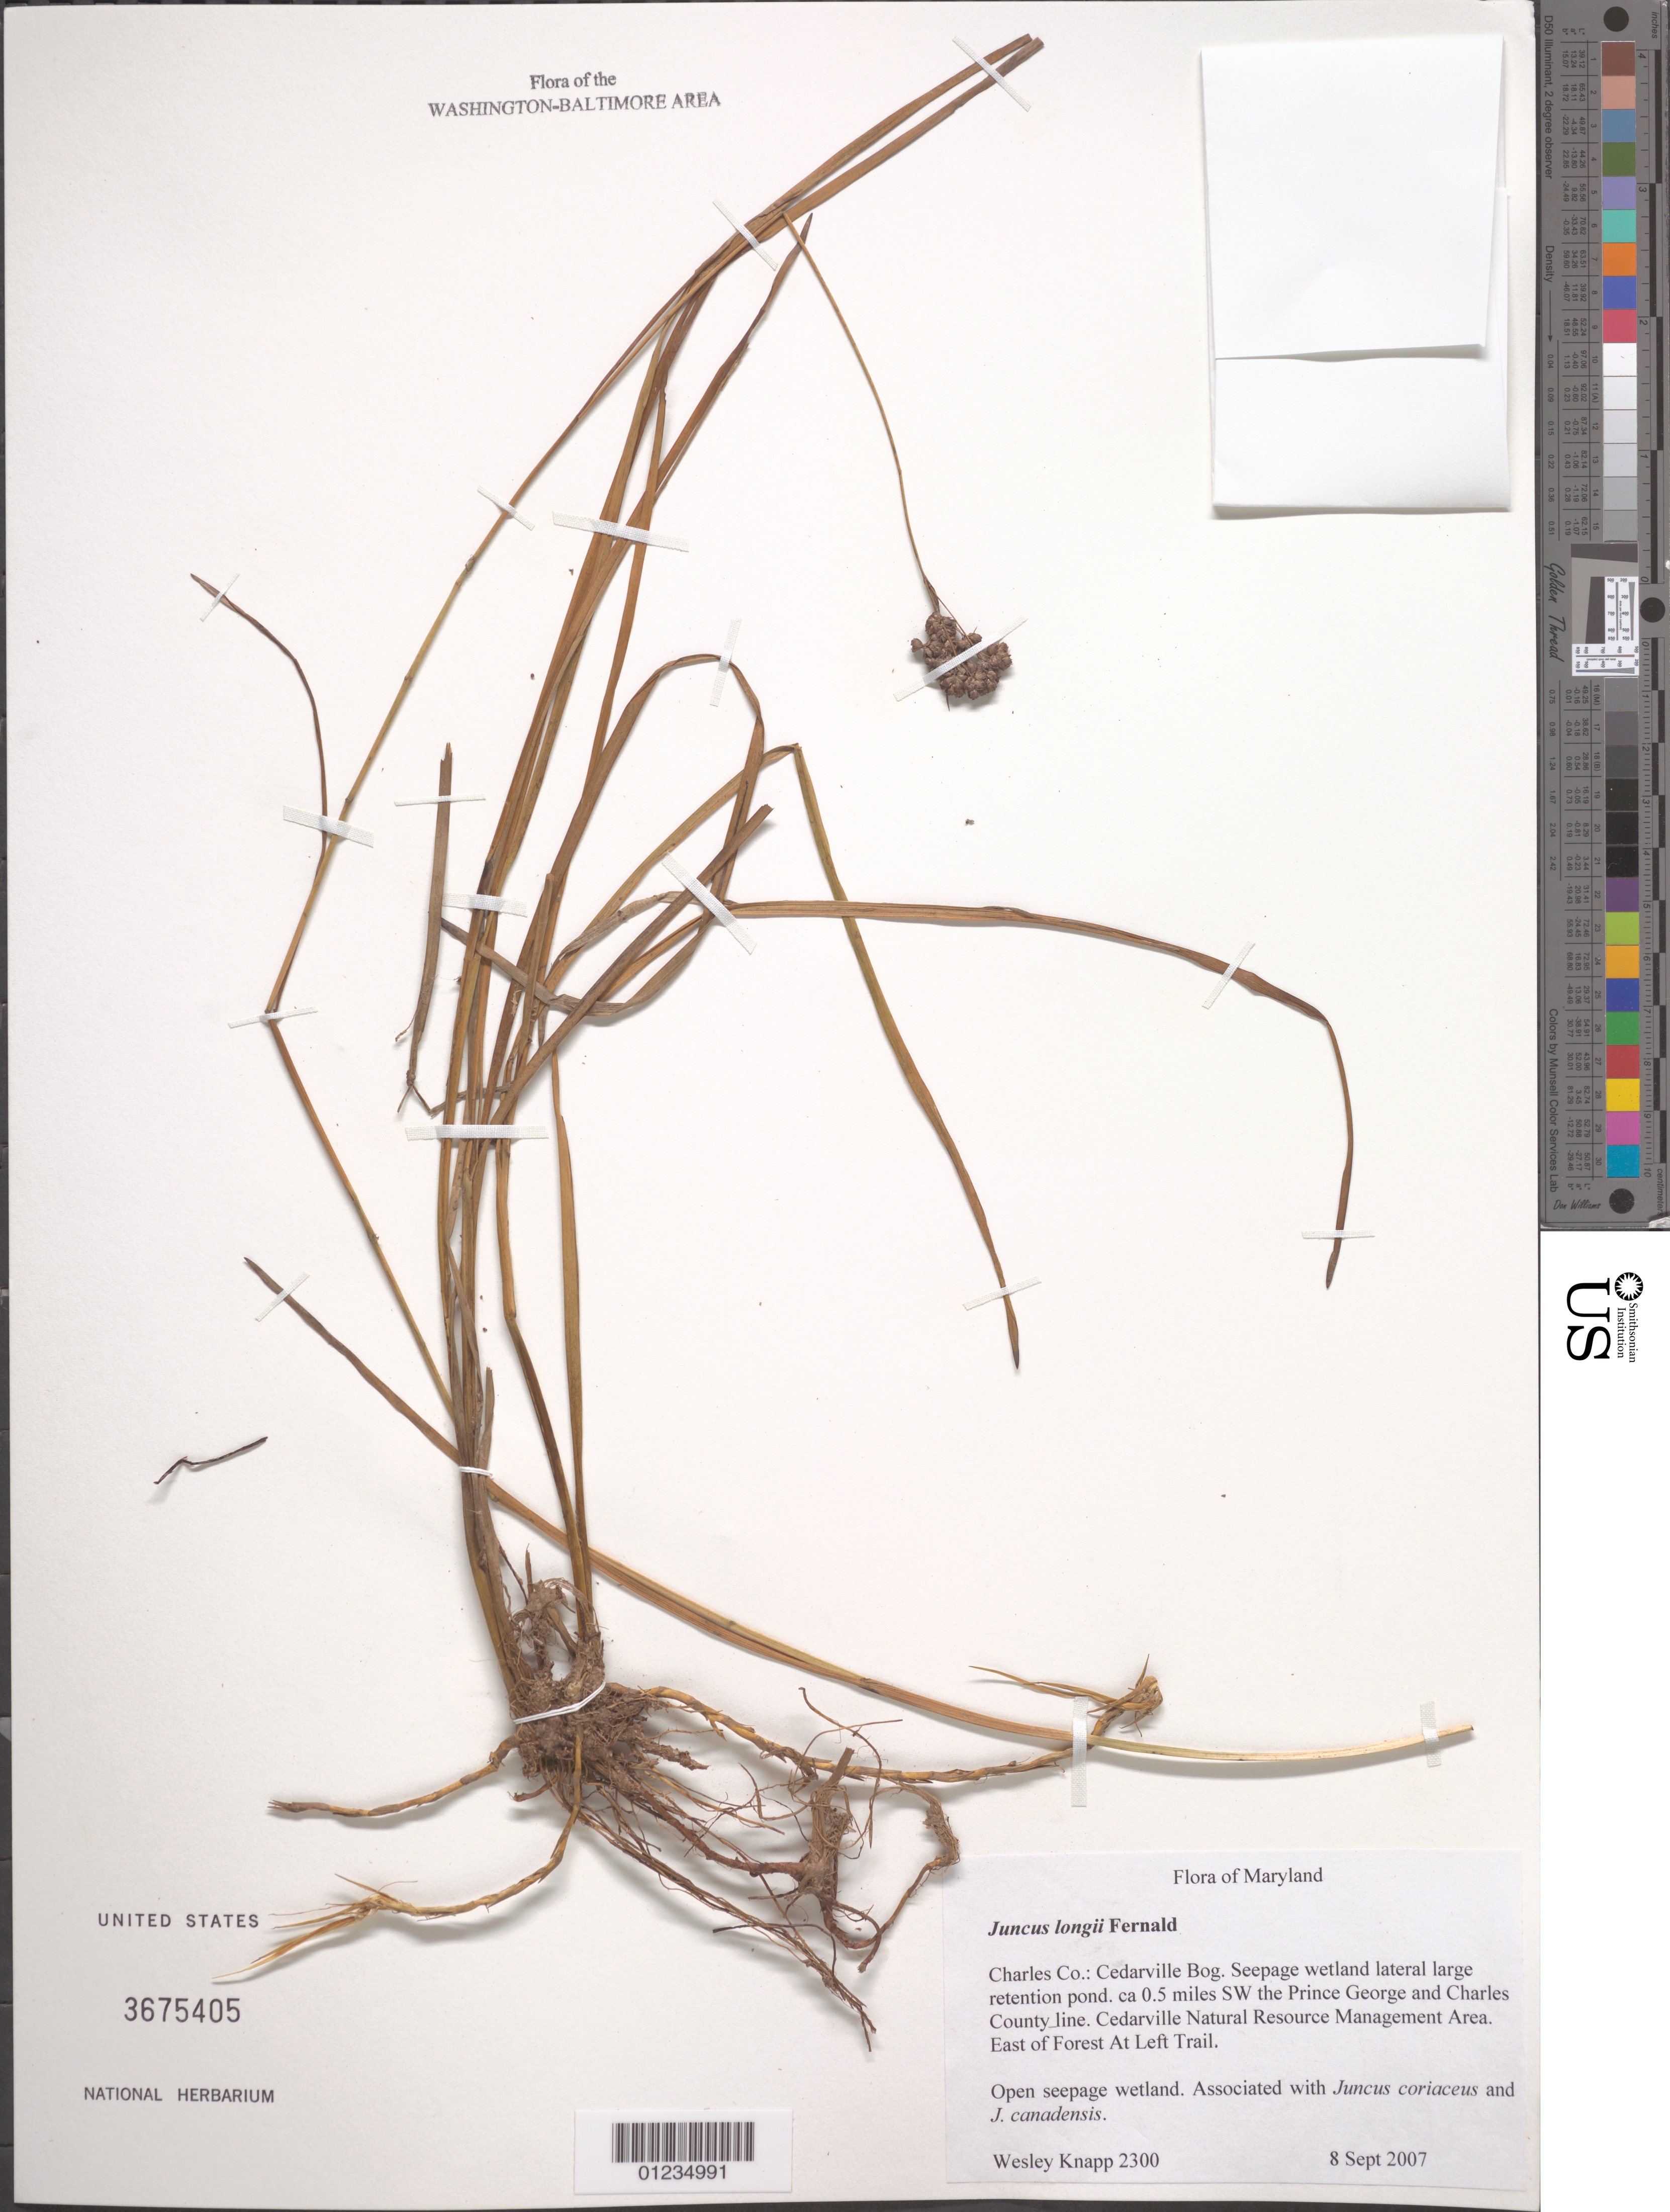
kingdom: Plantae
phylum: Tracheophyta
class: Liliopsida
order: Poales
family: Juncaceae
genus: Juncus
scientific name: Juncus longii Fernald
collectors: W. Knapp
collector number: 2300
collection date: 2007-09-08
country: United States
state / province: Maryland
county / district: Charles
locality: Charles Co.: Cedarville Bog. Seepage wetland lateral large retention pond ca .5 miles SW the Prince Geoge and Charles County line. Cedarville Natural Resource Management Area. East of Forest at Left of Trail.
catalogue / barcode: US 3675405